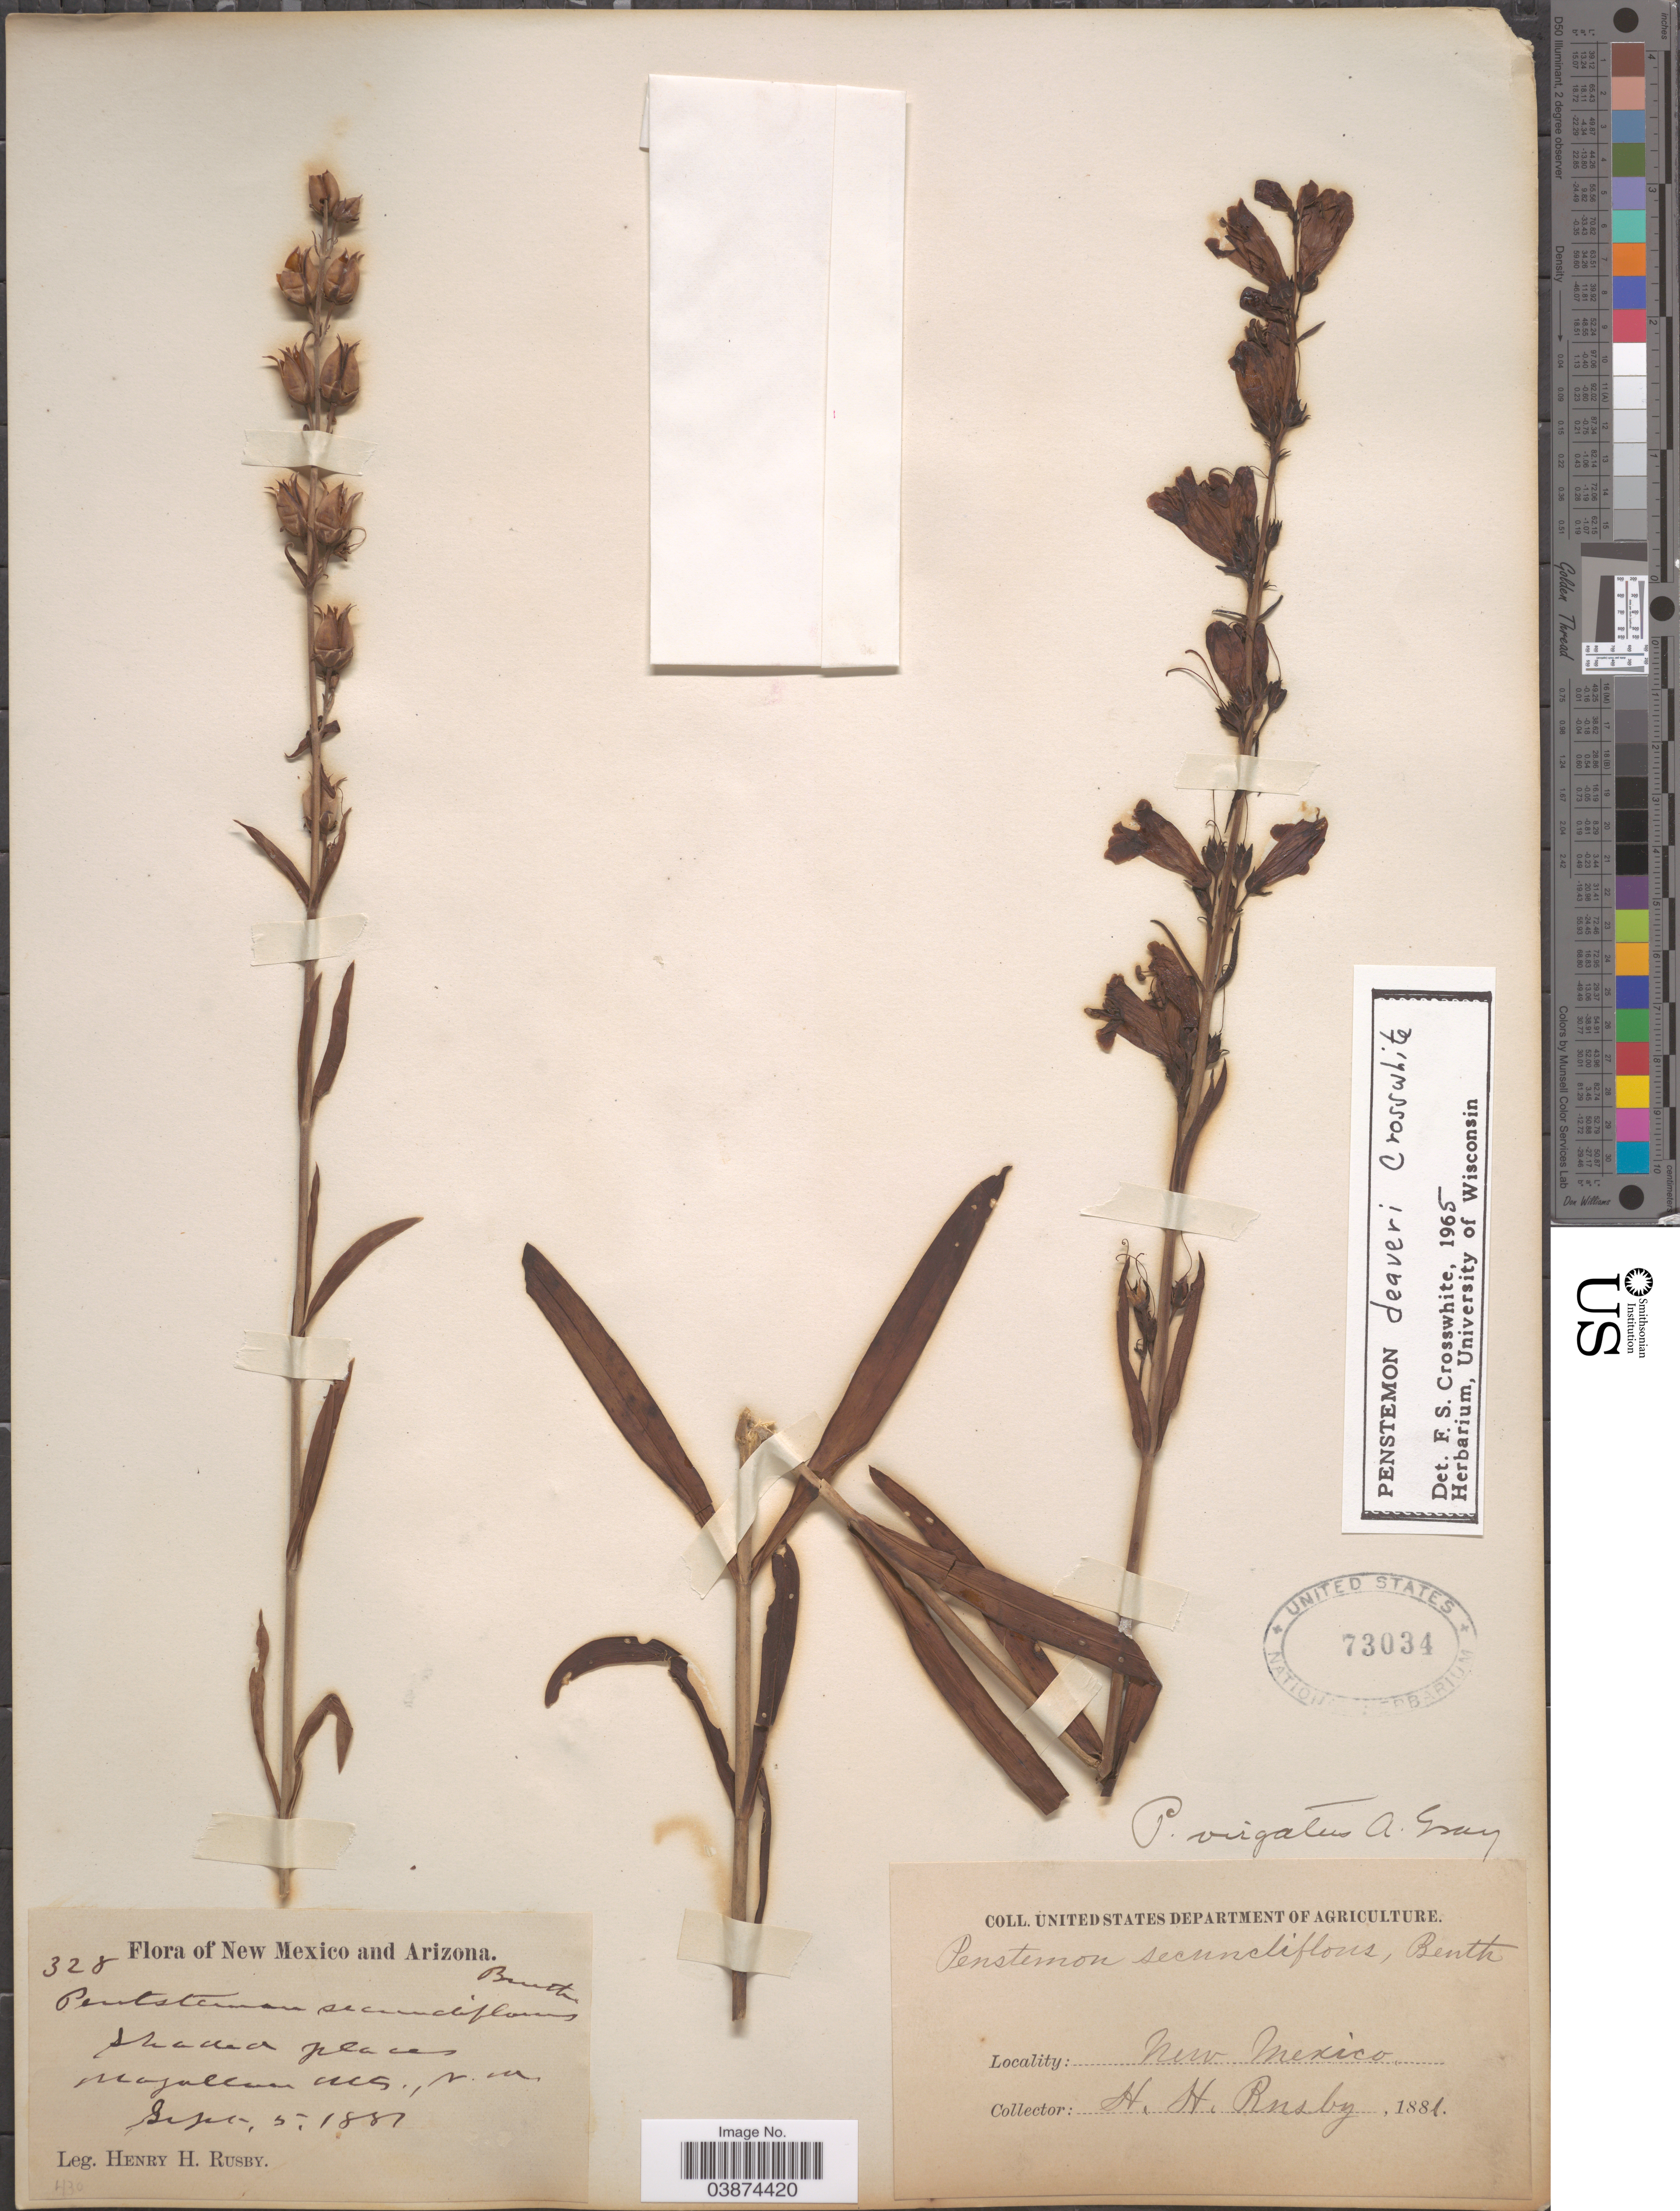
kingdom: Plantae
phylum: Tracheophyta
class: Magnoliopsida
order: Lamiales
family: Plantaginaceae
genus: Penstemon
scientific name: Penstemon deaveri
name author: Crosswh.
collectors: H. H. Rusby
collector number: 328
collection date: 1881-09-05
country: United States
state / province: New Mexico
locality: Mogollon Mts.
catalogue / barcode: US 73034